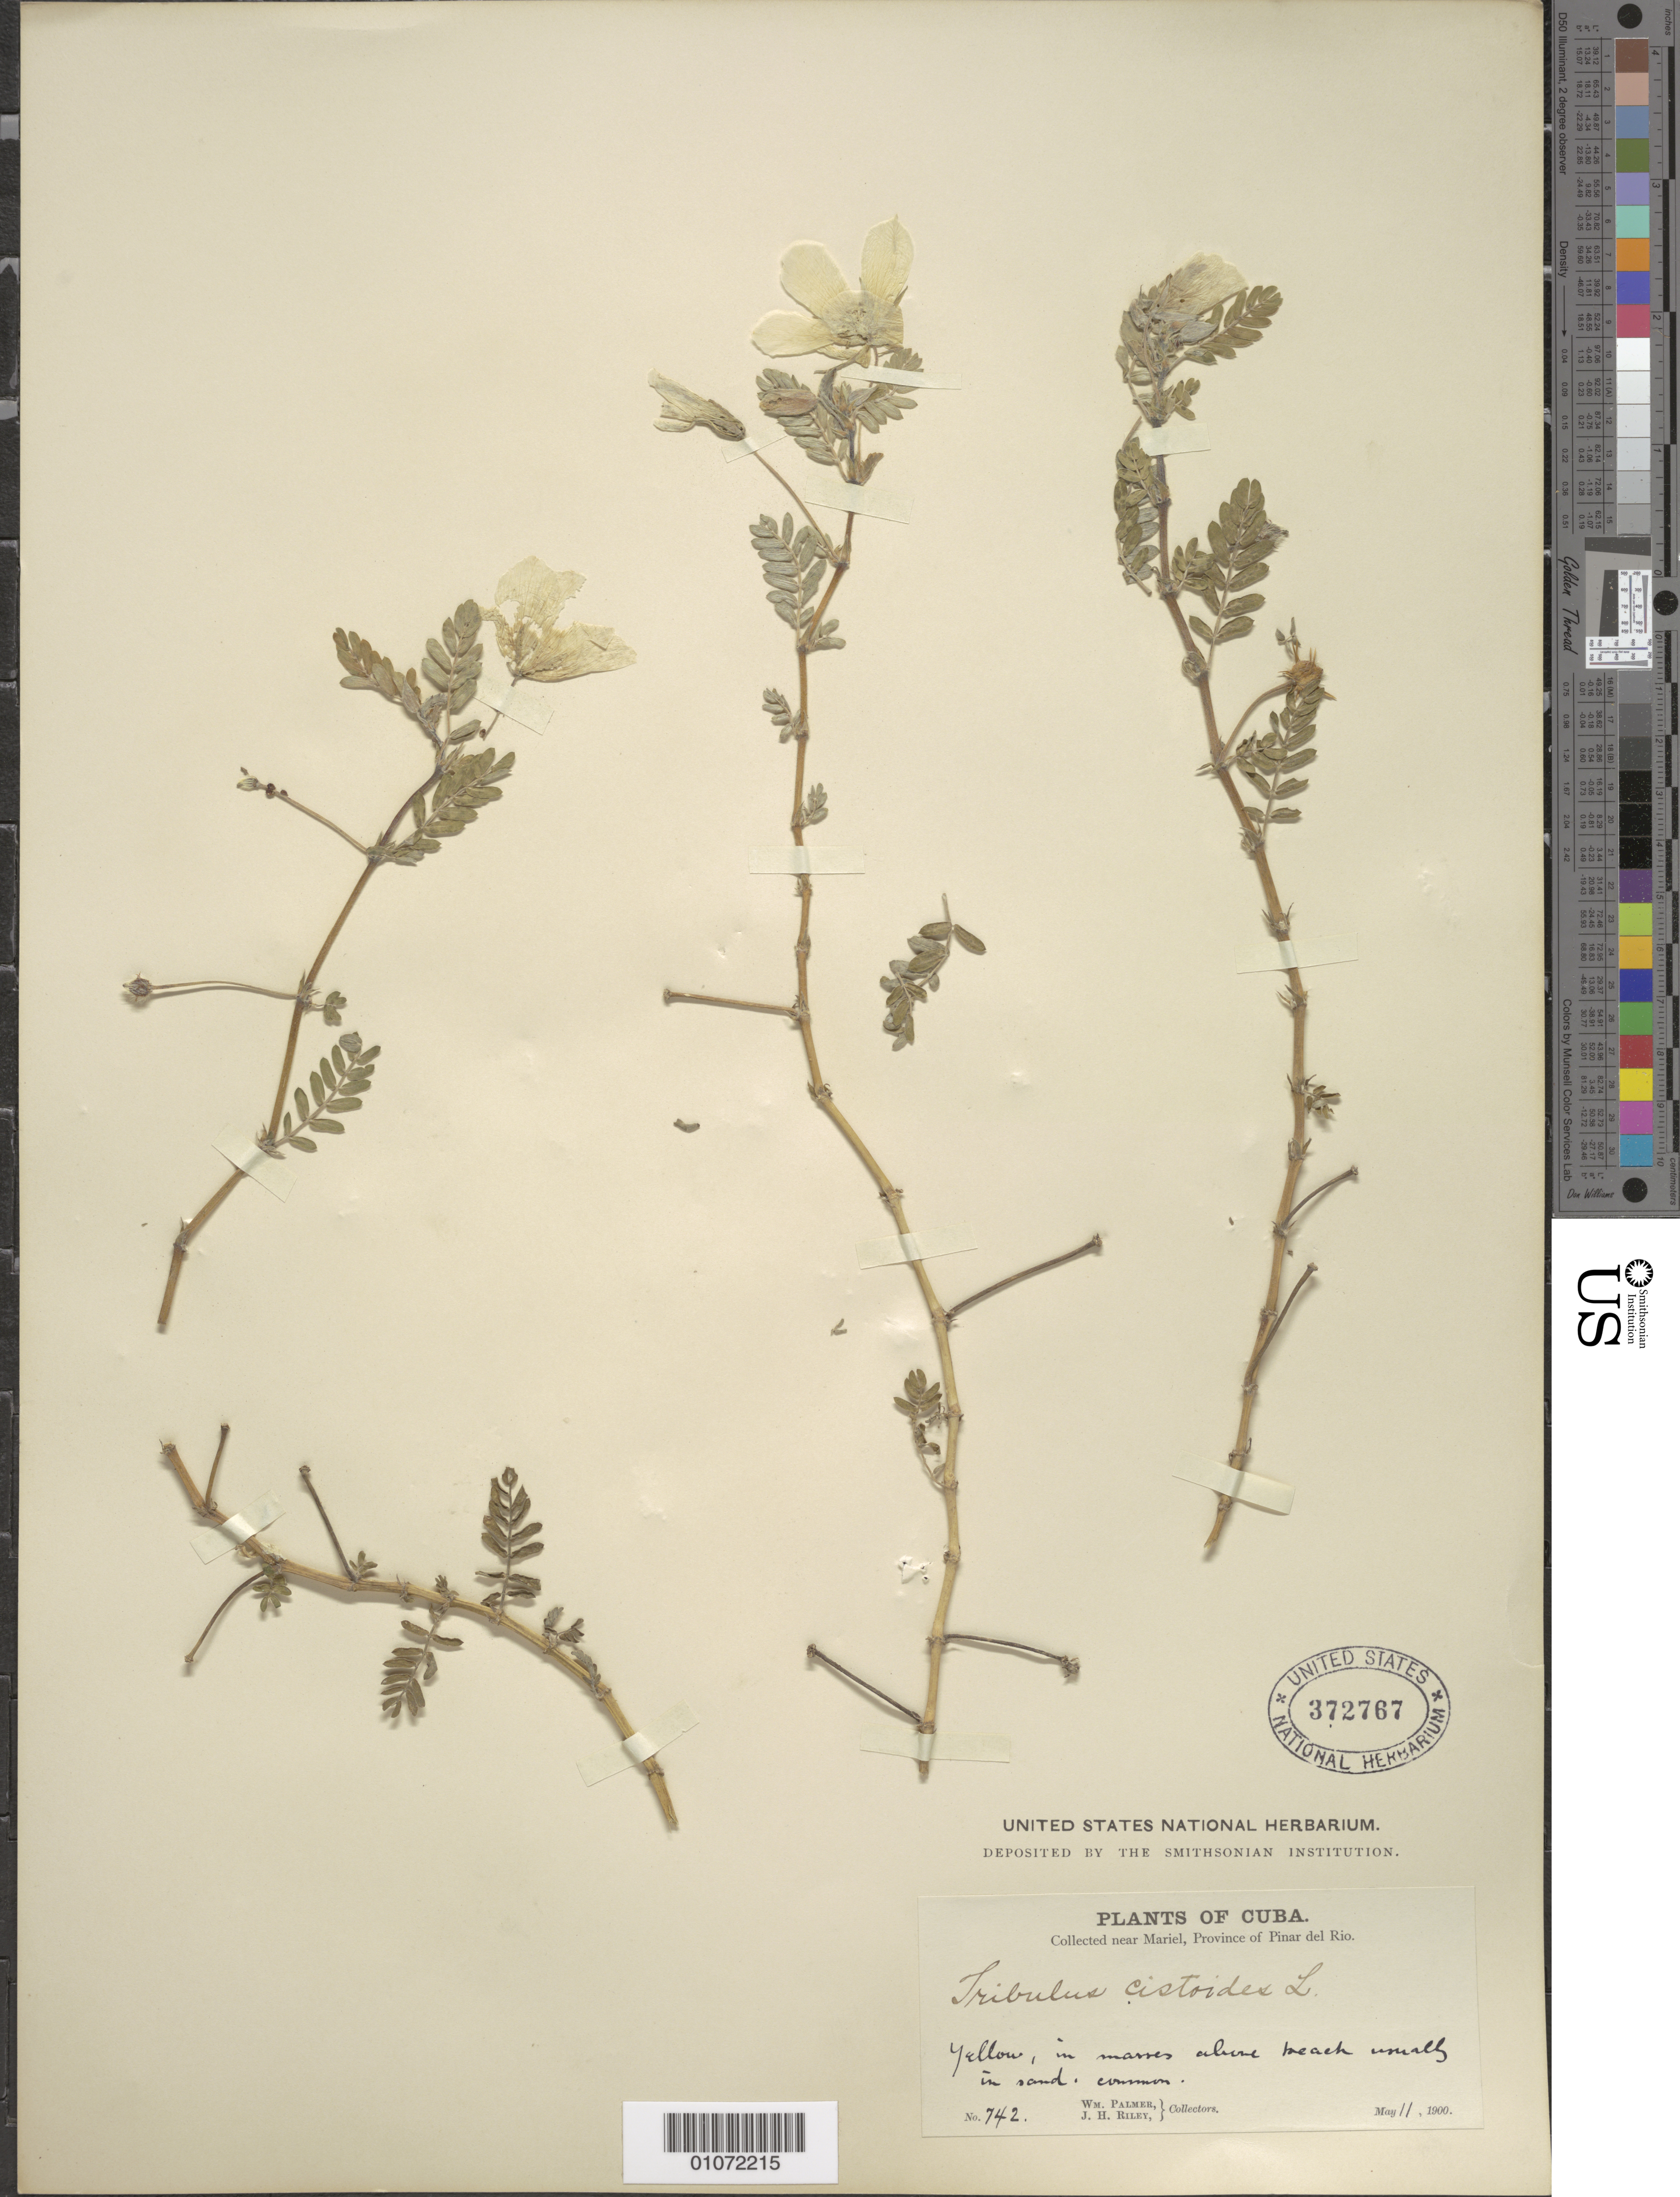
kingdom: Plantae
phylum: Tracheophyta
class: Magnoliopsida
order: Zygophyllales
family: Zygophyllaceae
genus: Tribulus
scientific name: Tribulus cistoides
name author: L.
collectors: W. Palmer & J. H. Riley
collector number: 742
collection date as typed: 11 May 1900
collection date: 1900-05-11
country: Cuba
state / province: Pinar del Rio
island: Cuba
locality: Pinar del Rio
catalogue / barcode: US 372767